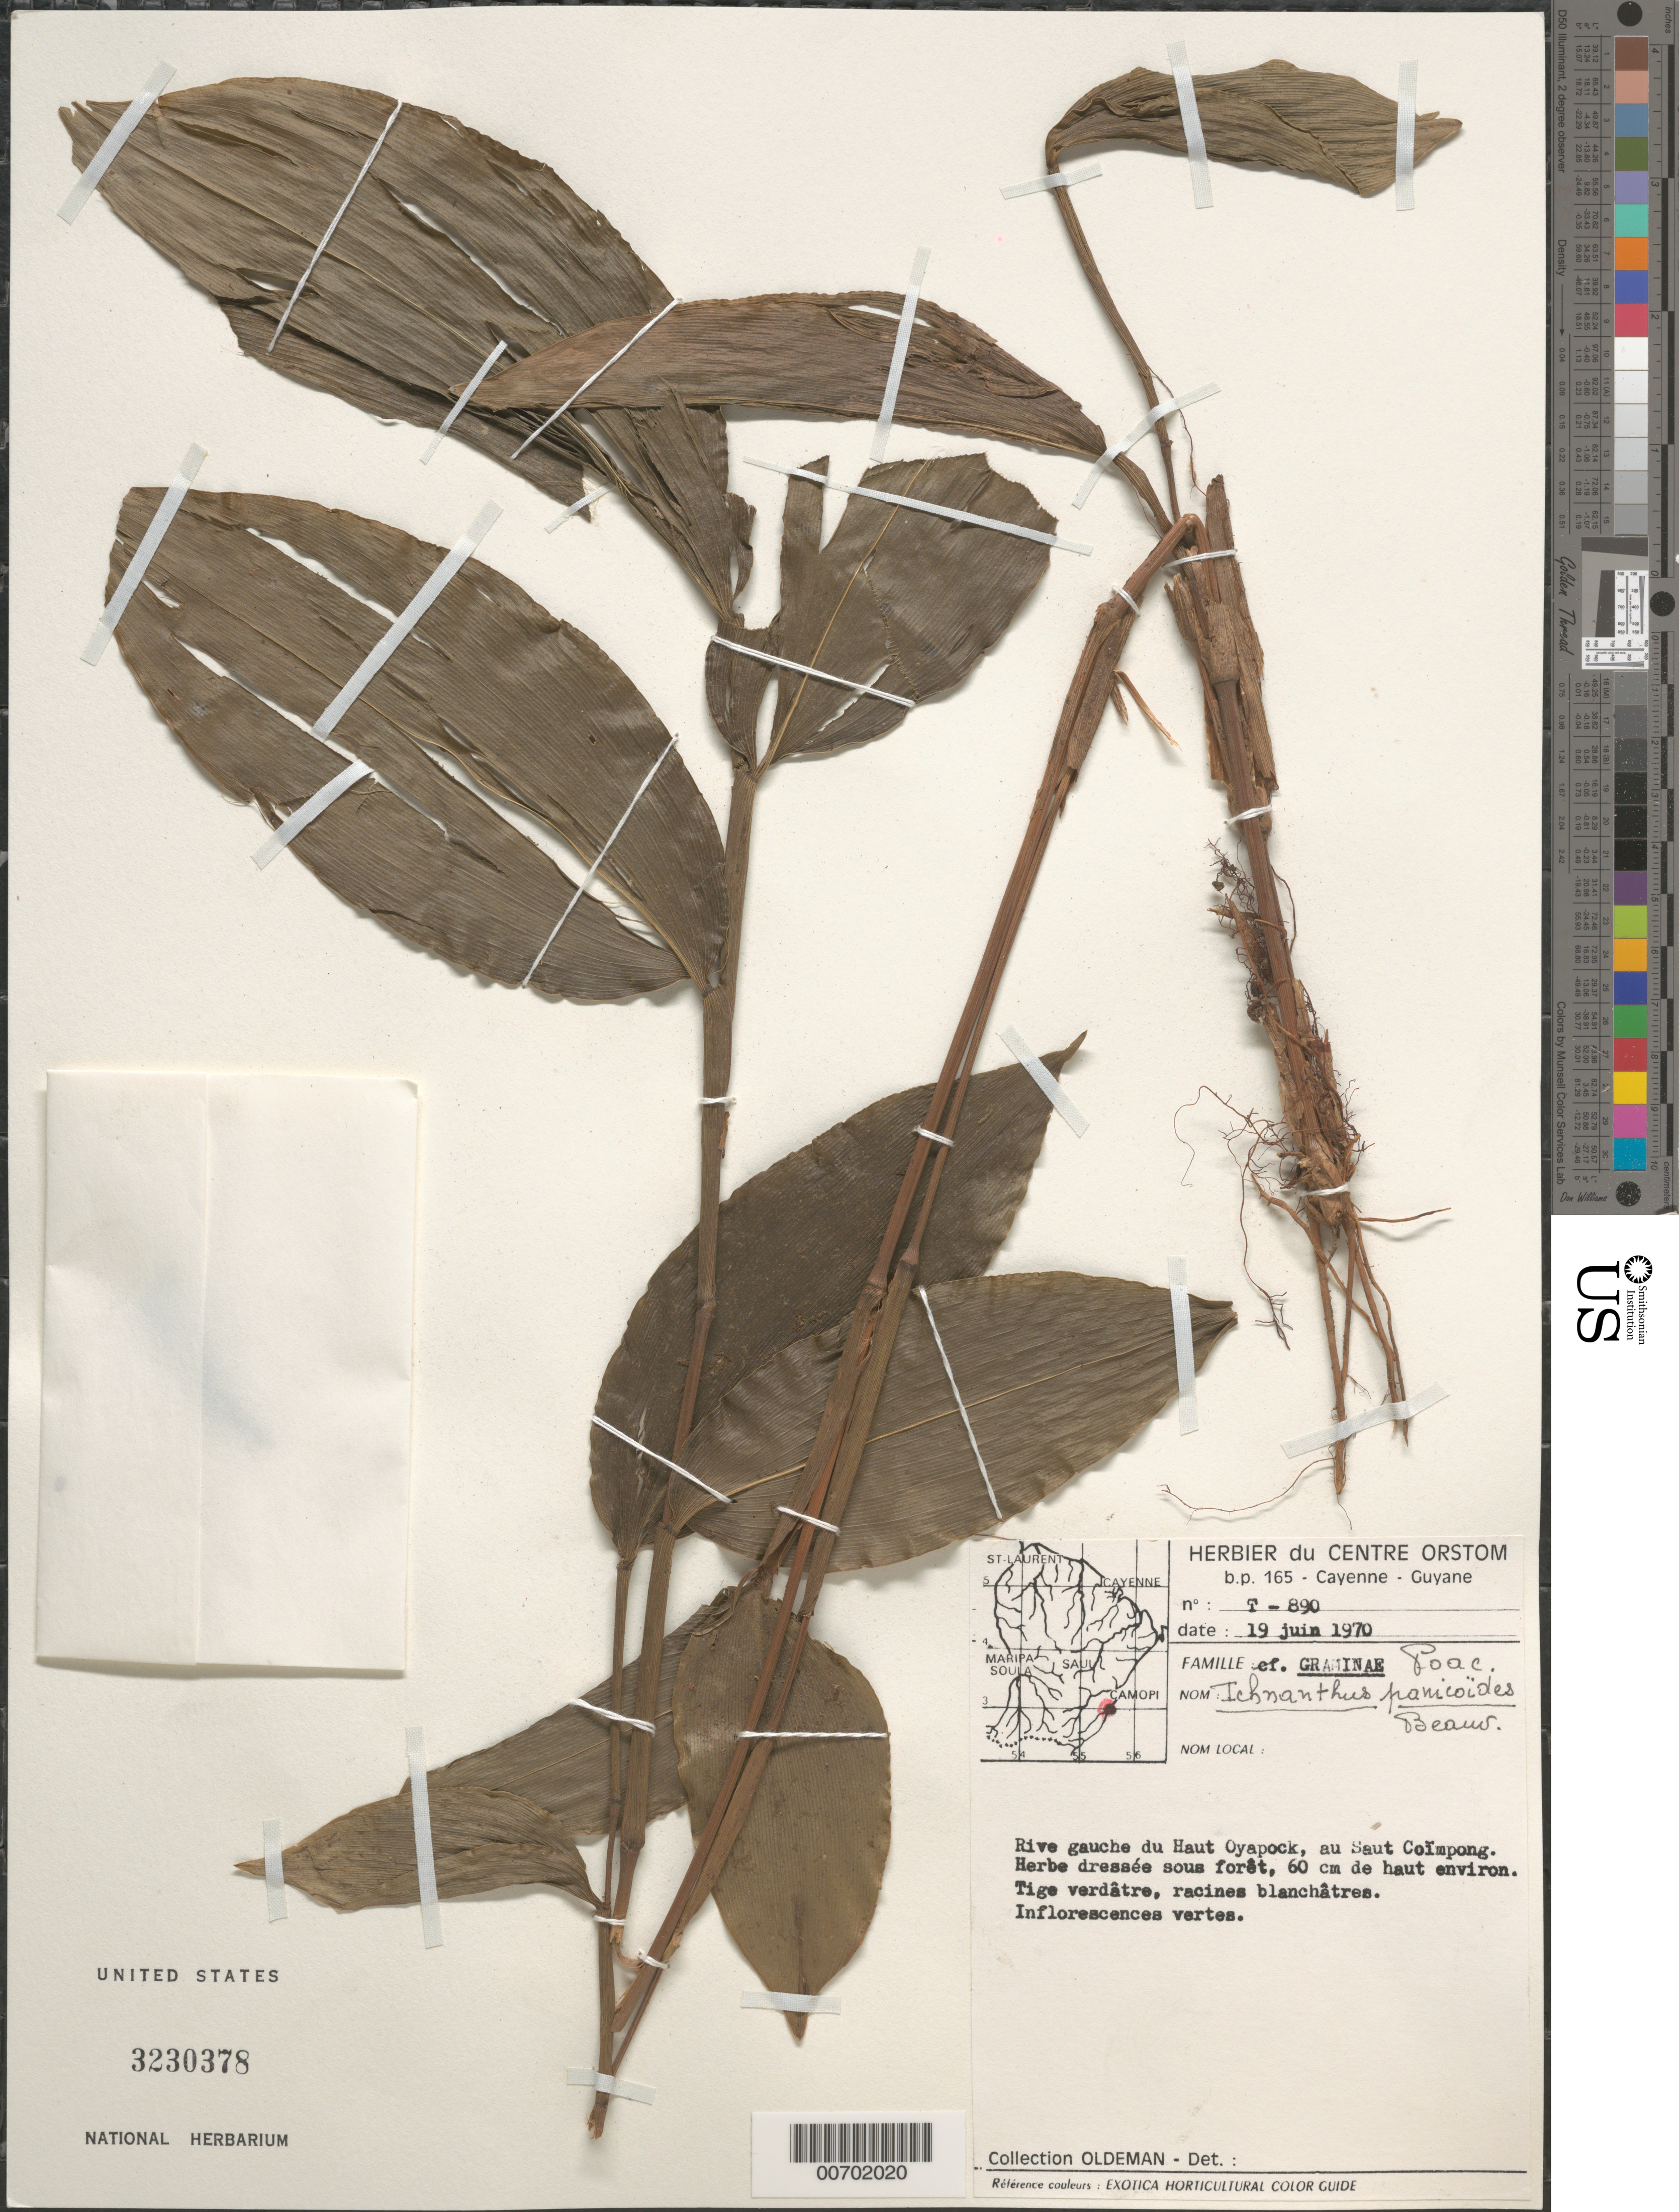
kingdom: Plantae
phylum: Tracheophyta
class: Liliopsida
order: Poales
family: Poaceae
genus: Ichnanthus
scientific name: Ichnanthus panicoides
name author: P. Beauv.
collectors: -- Oldeman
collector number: T-890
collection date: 1970-06-19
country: French Guiana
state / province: Cayenne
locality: Rive gauche du Haut Oyapock, au Saut Coïmpong.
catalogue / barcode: US 3230378